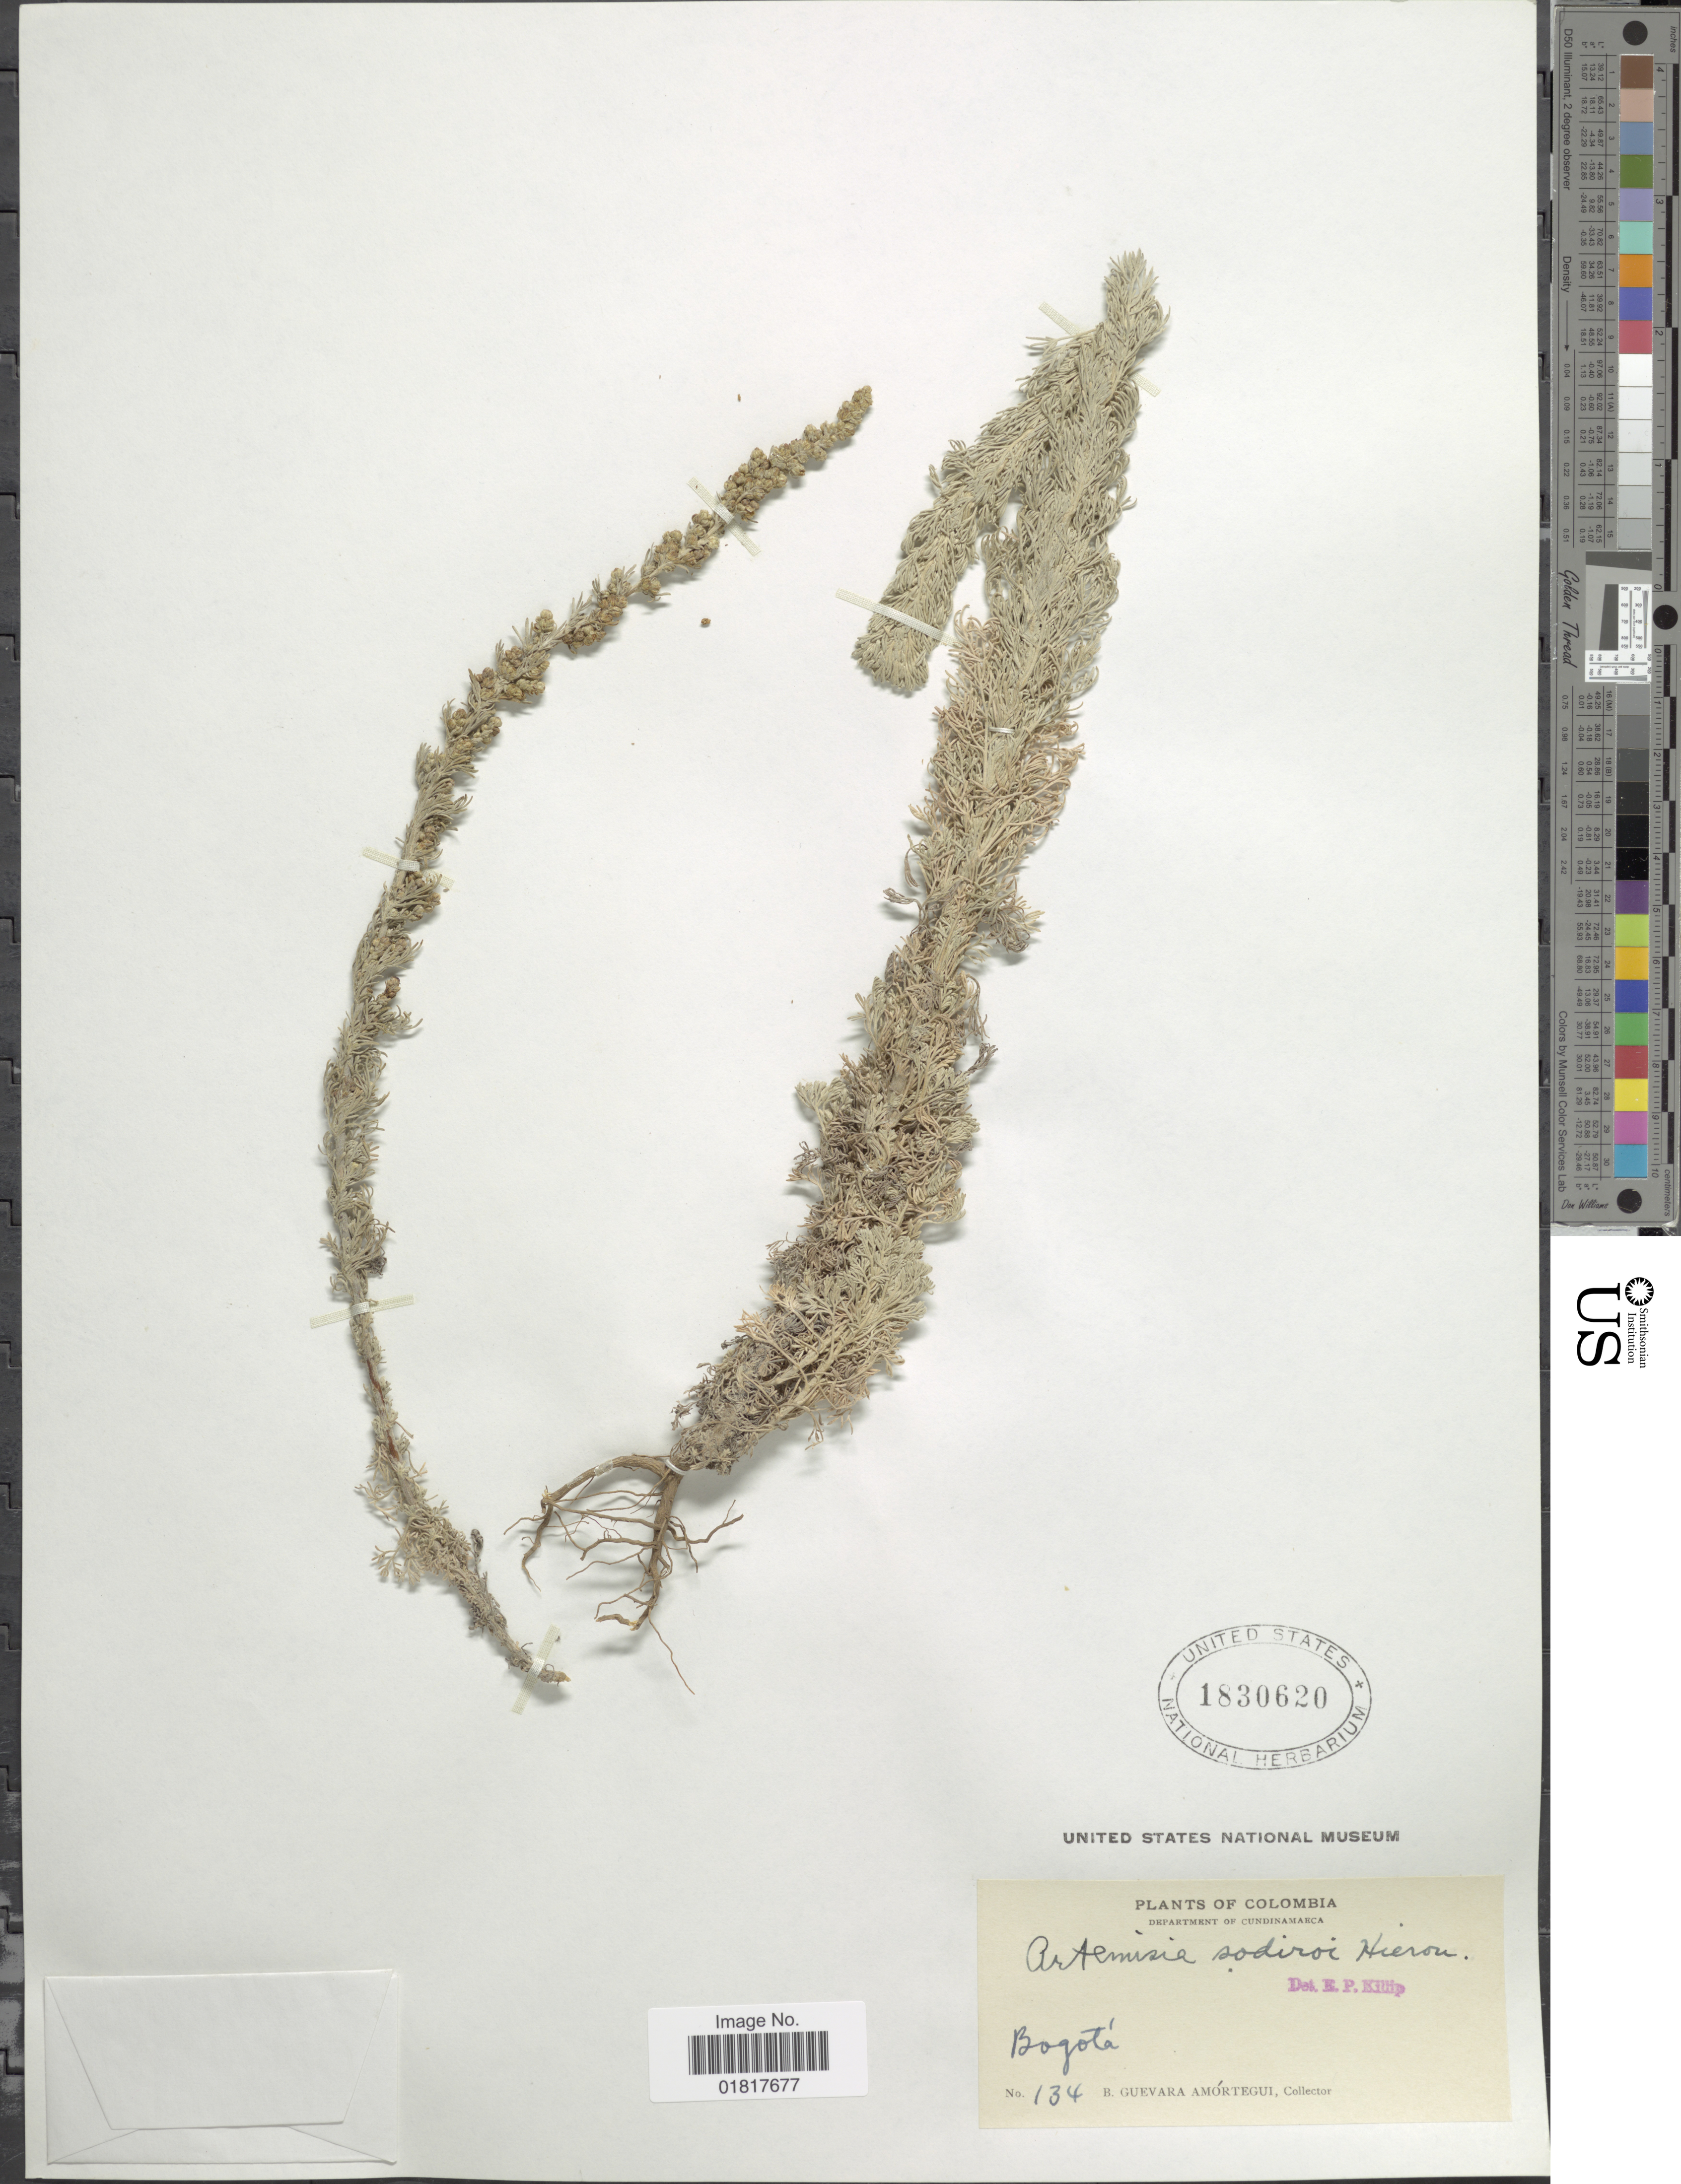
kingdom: Plantae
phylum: Tracheophyta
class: Magnoliopsida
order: Asterales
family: Asteraceae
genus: Artemisia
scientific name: Artemisia sodiroi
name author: Hieron.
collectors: B. Guevara Amortegui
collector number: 134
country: Colombia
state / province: Cundinamarca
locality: Department of Cundinamarca, Bogotá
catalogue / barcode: US 1830620